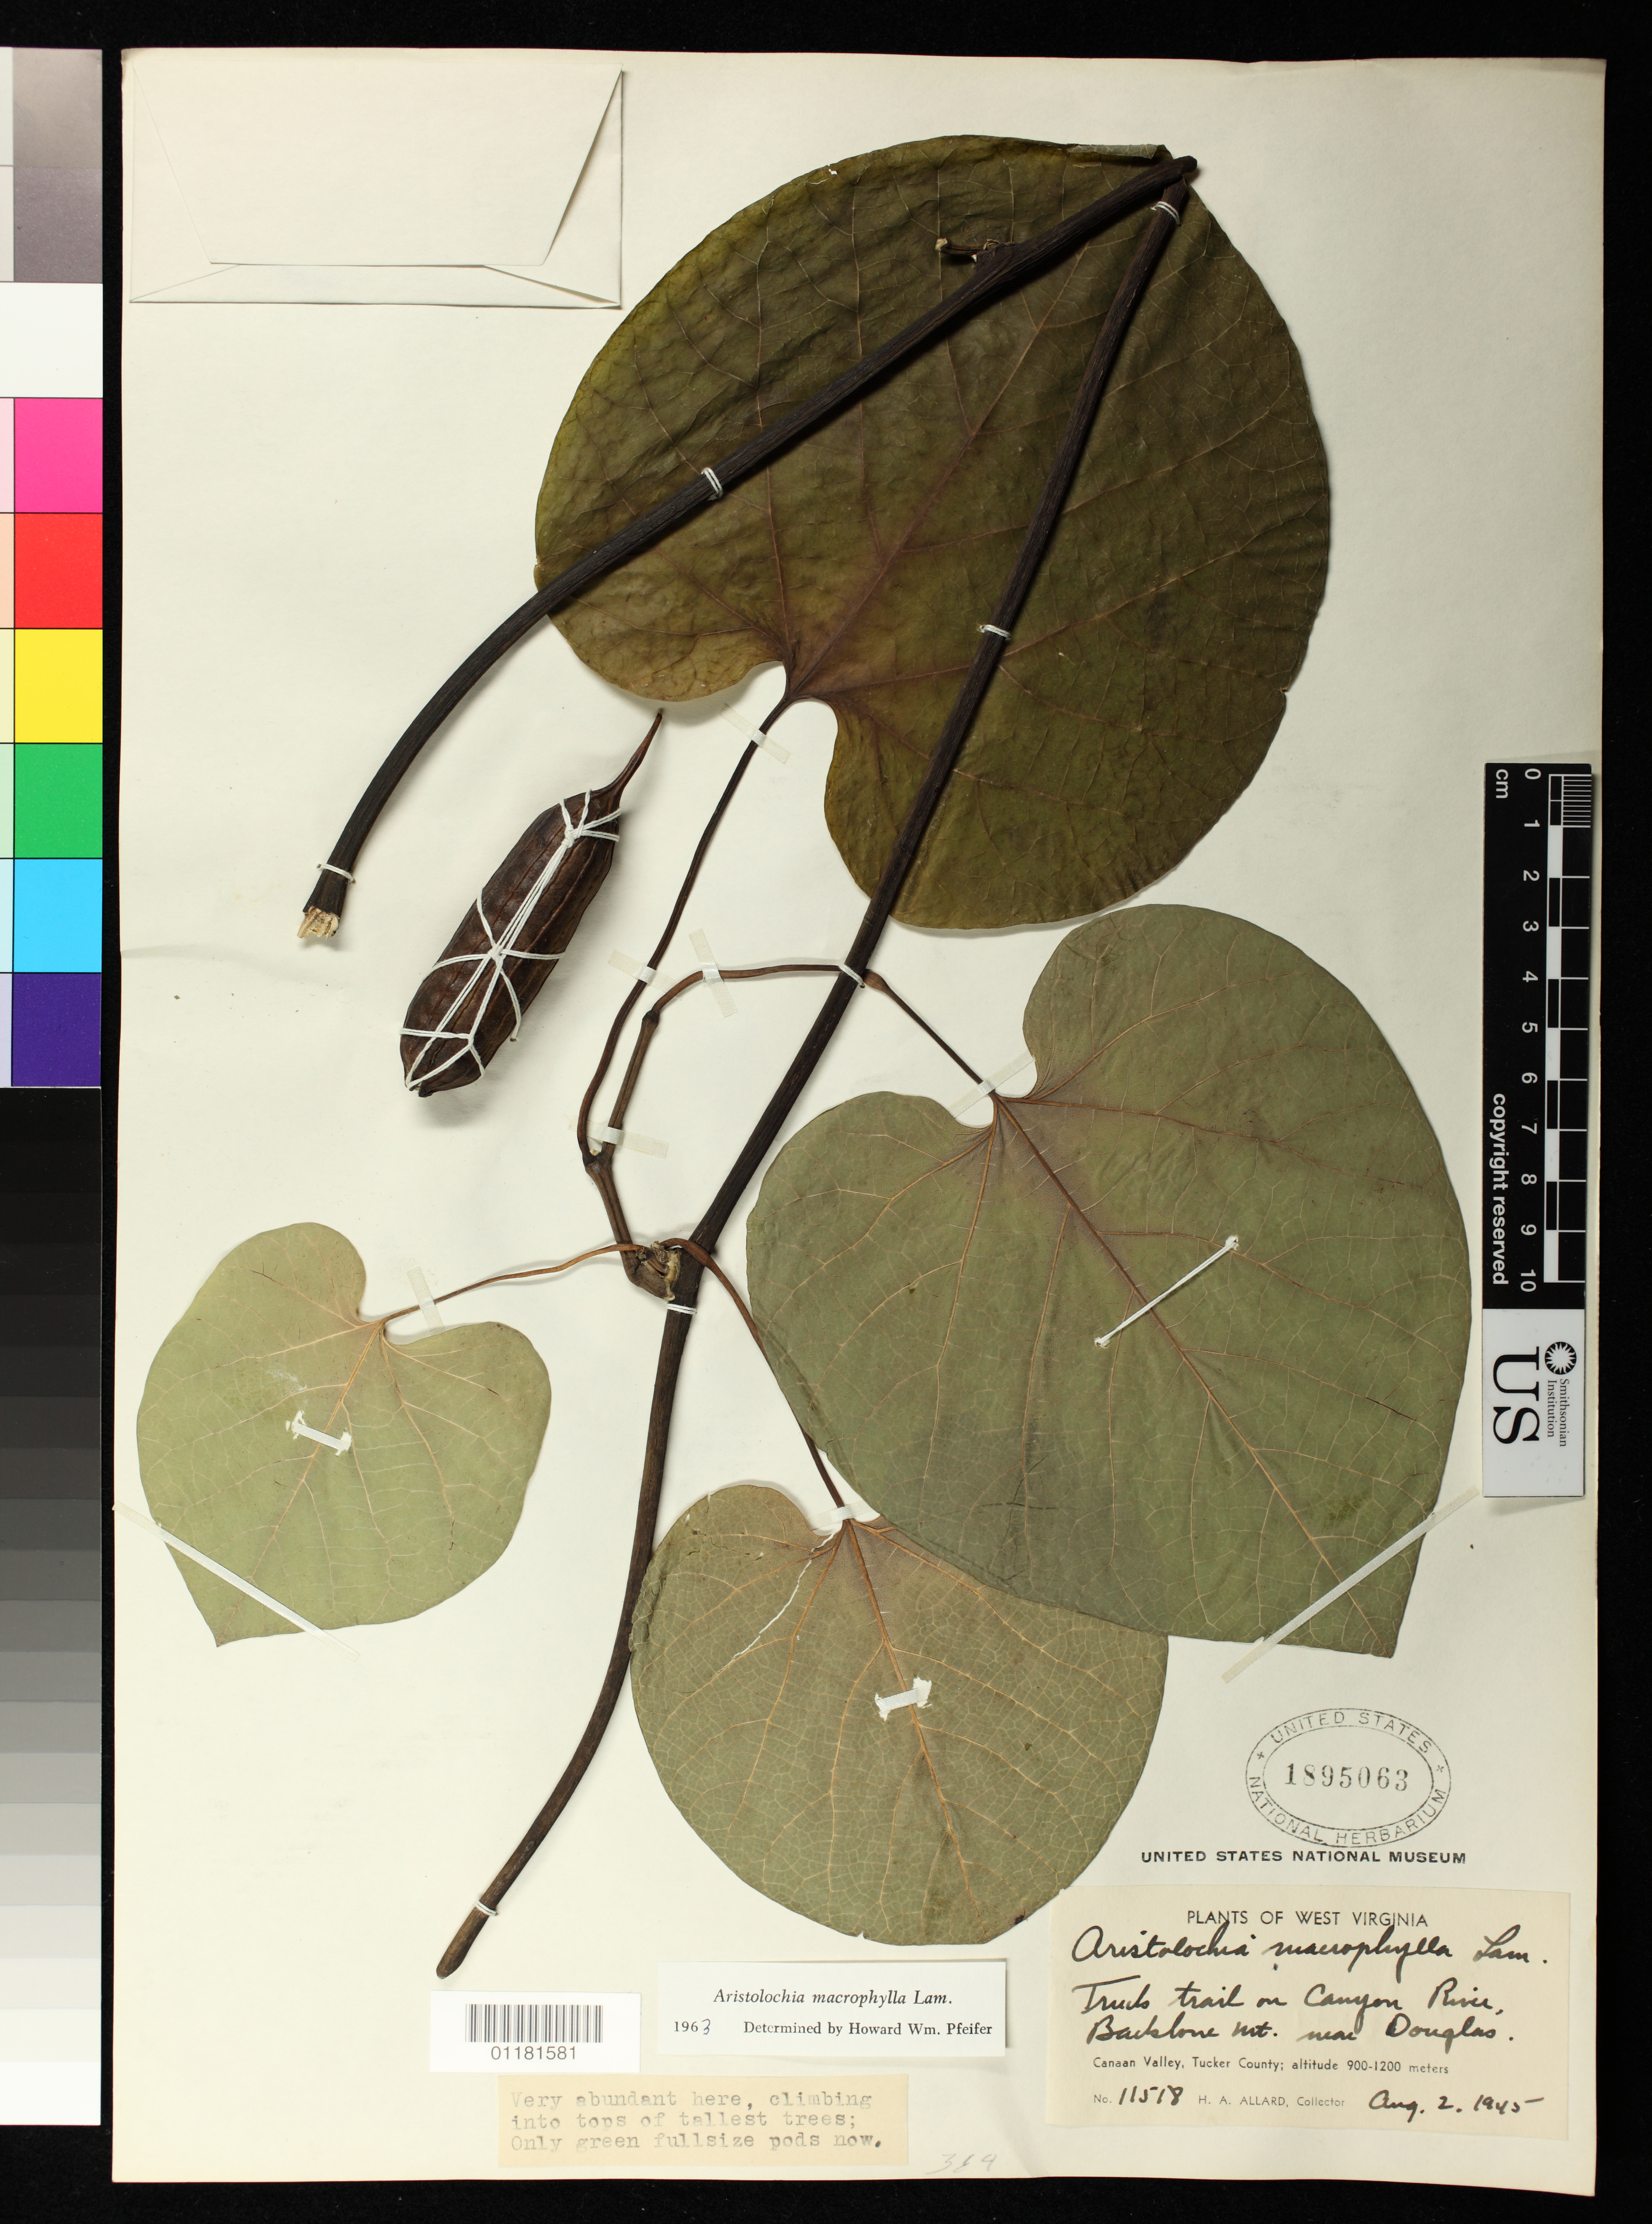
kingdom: Plantae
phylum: Tracheophyta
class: Magnoliopsida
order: Piperales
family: Aristolochiaceae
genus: Aristolochia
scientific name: Aristolochia macrophylla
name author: Lam.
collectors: H. A. Allard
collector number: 11518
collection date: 1945-08-02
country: United States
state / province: West Virginia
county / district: Tucker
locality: Trucks Trail in Canyon River, Backbone Mountain near Douglas, Canaan Valley, Tucker County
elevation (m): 900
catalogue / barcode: US 1895063